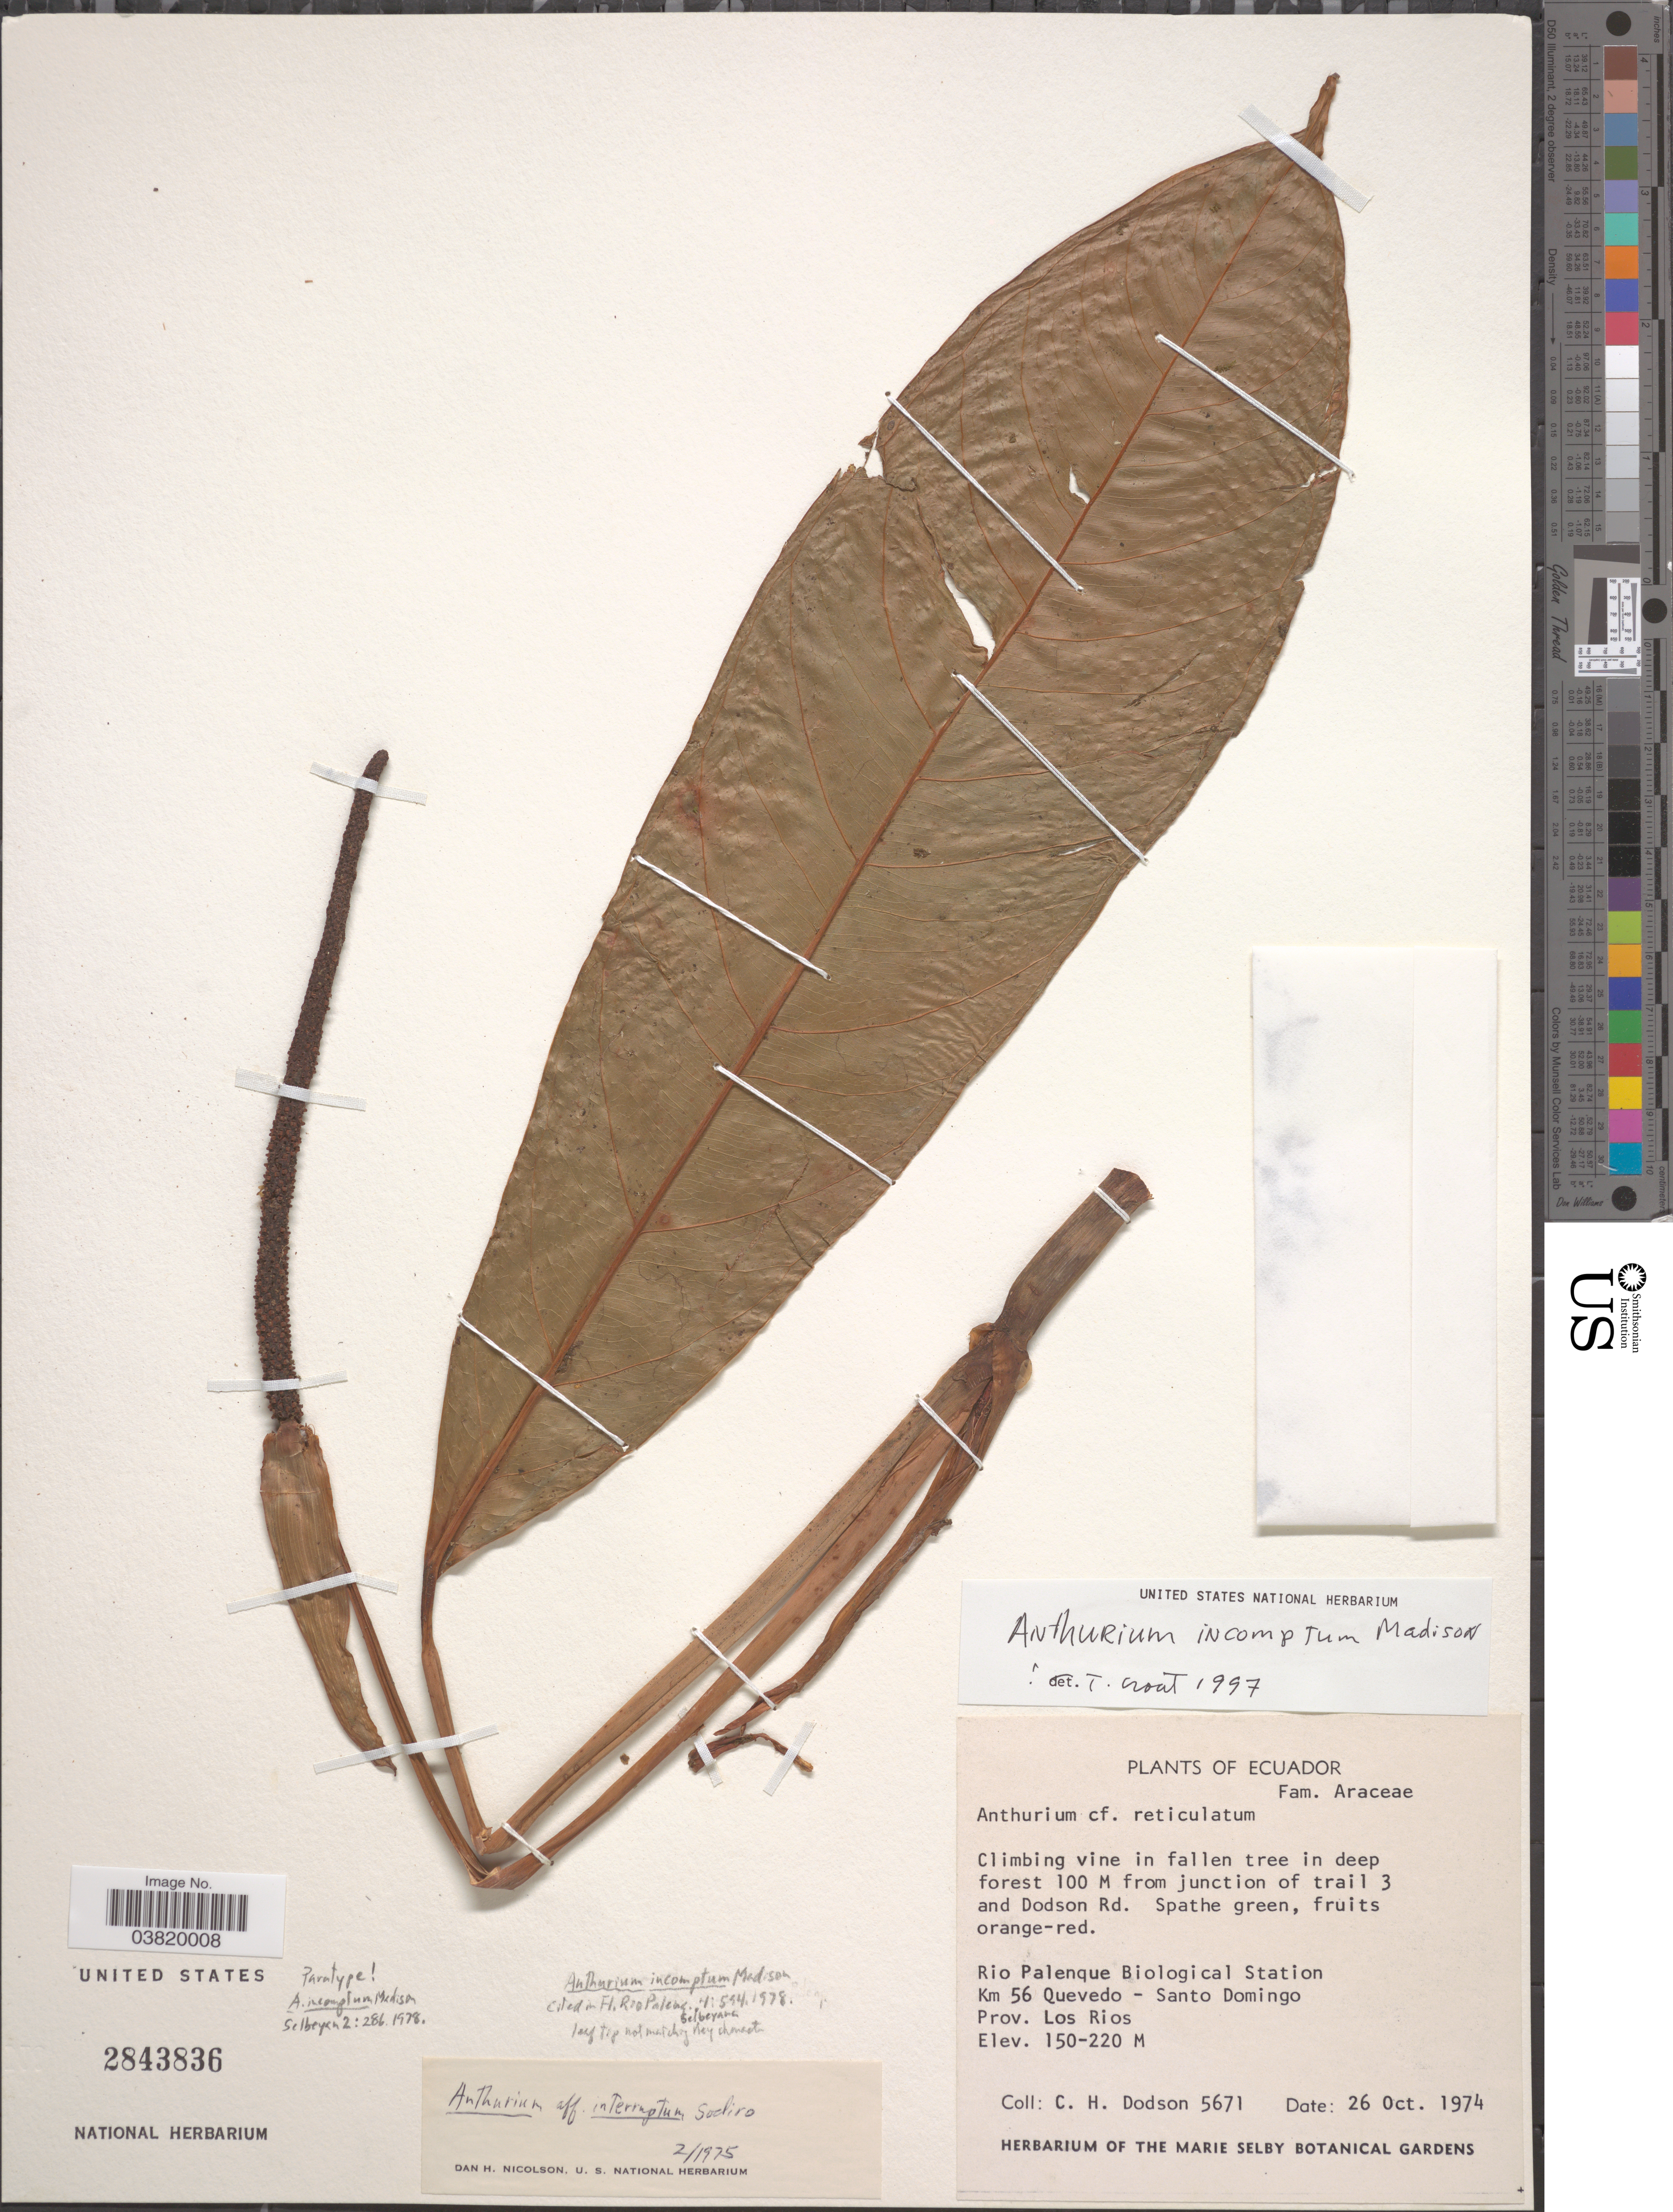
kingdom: Plantae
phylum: Tracheophyta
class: Liliopsida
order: Alismatales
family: Araceae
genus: Anthurium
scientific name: Anthurium incomptum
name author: Madison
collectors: C. H. Dodson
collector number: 5671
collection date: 1974-10-26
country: Ecuador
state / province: Los Ríos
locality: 100 M from junction of trail 3 and Dodson Rd. Rio Palenque Biological Station, Km 56 Quevedo - Santo Domingo.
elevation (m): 150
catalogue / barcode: US 2843836